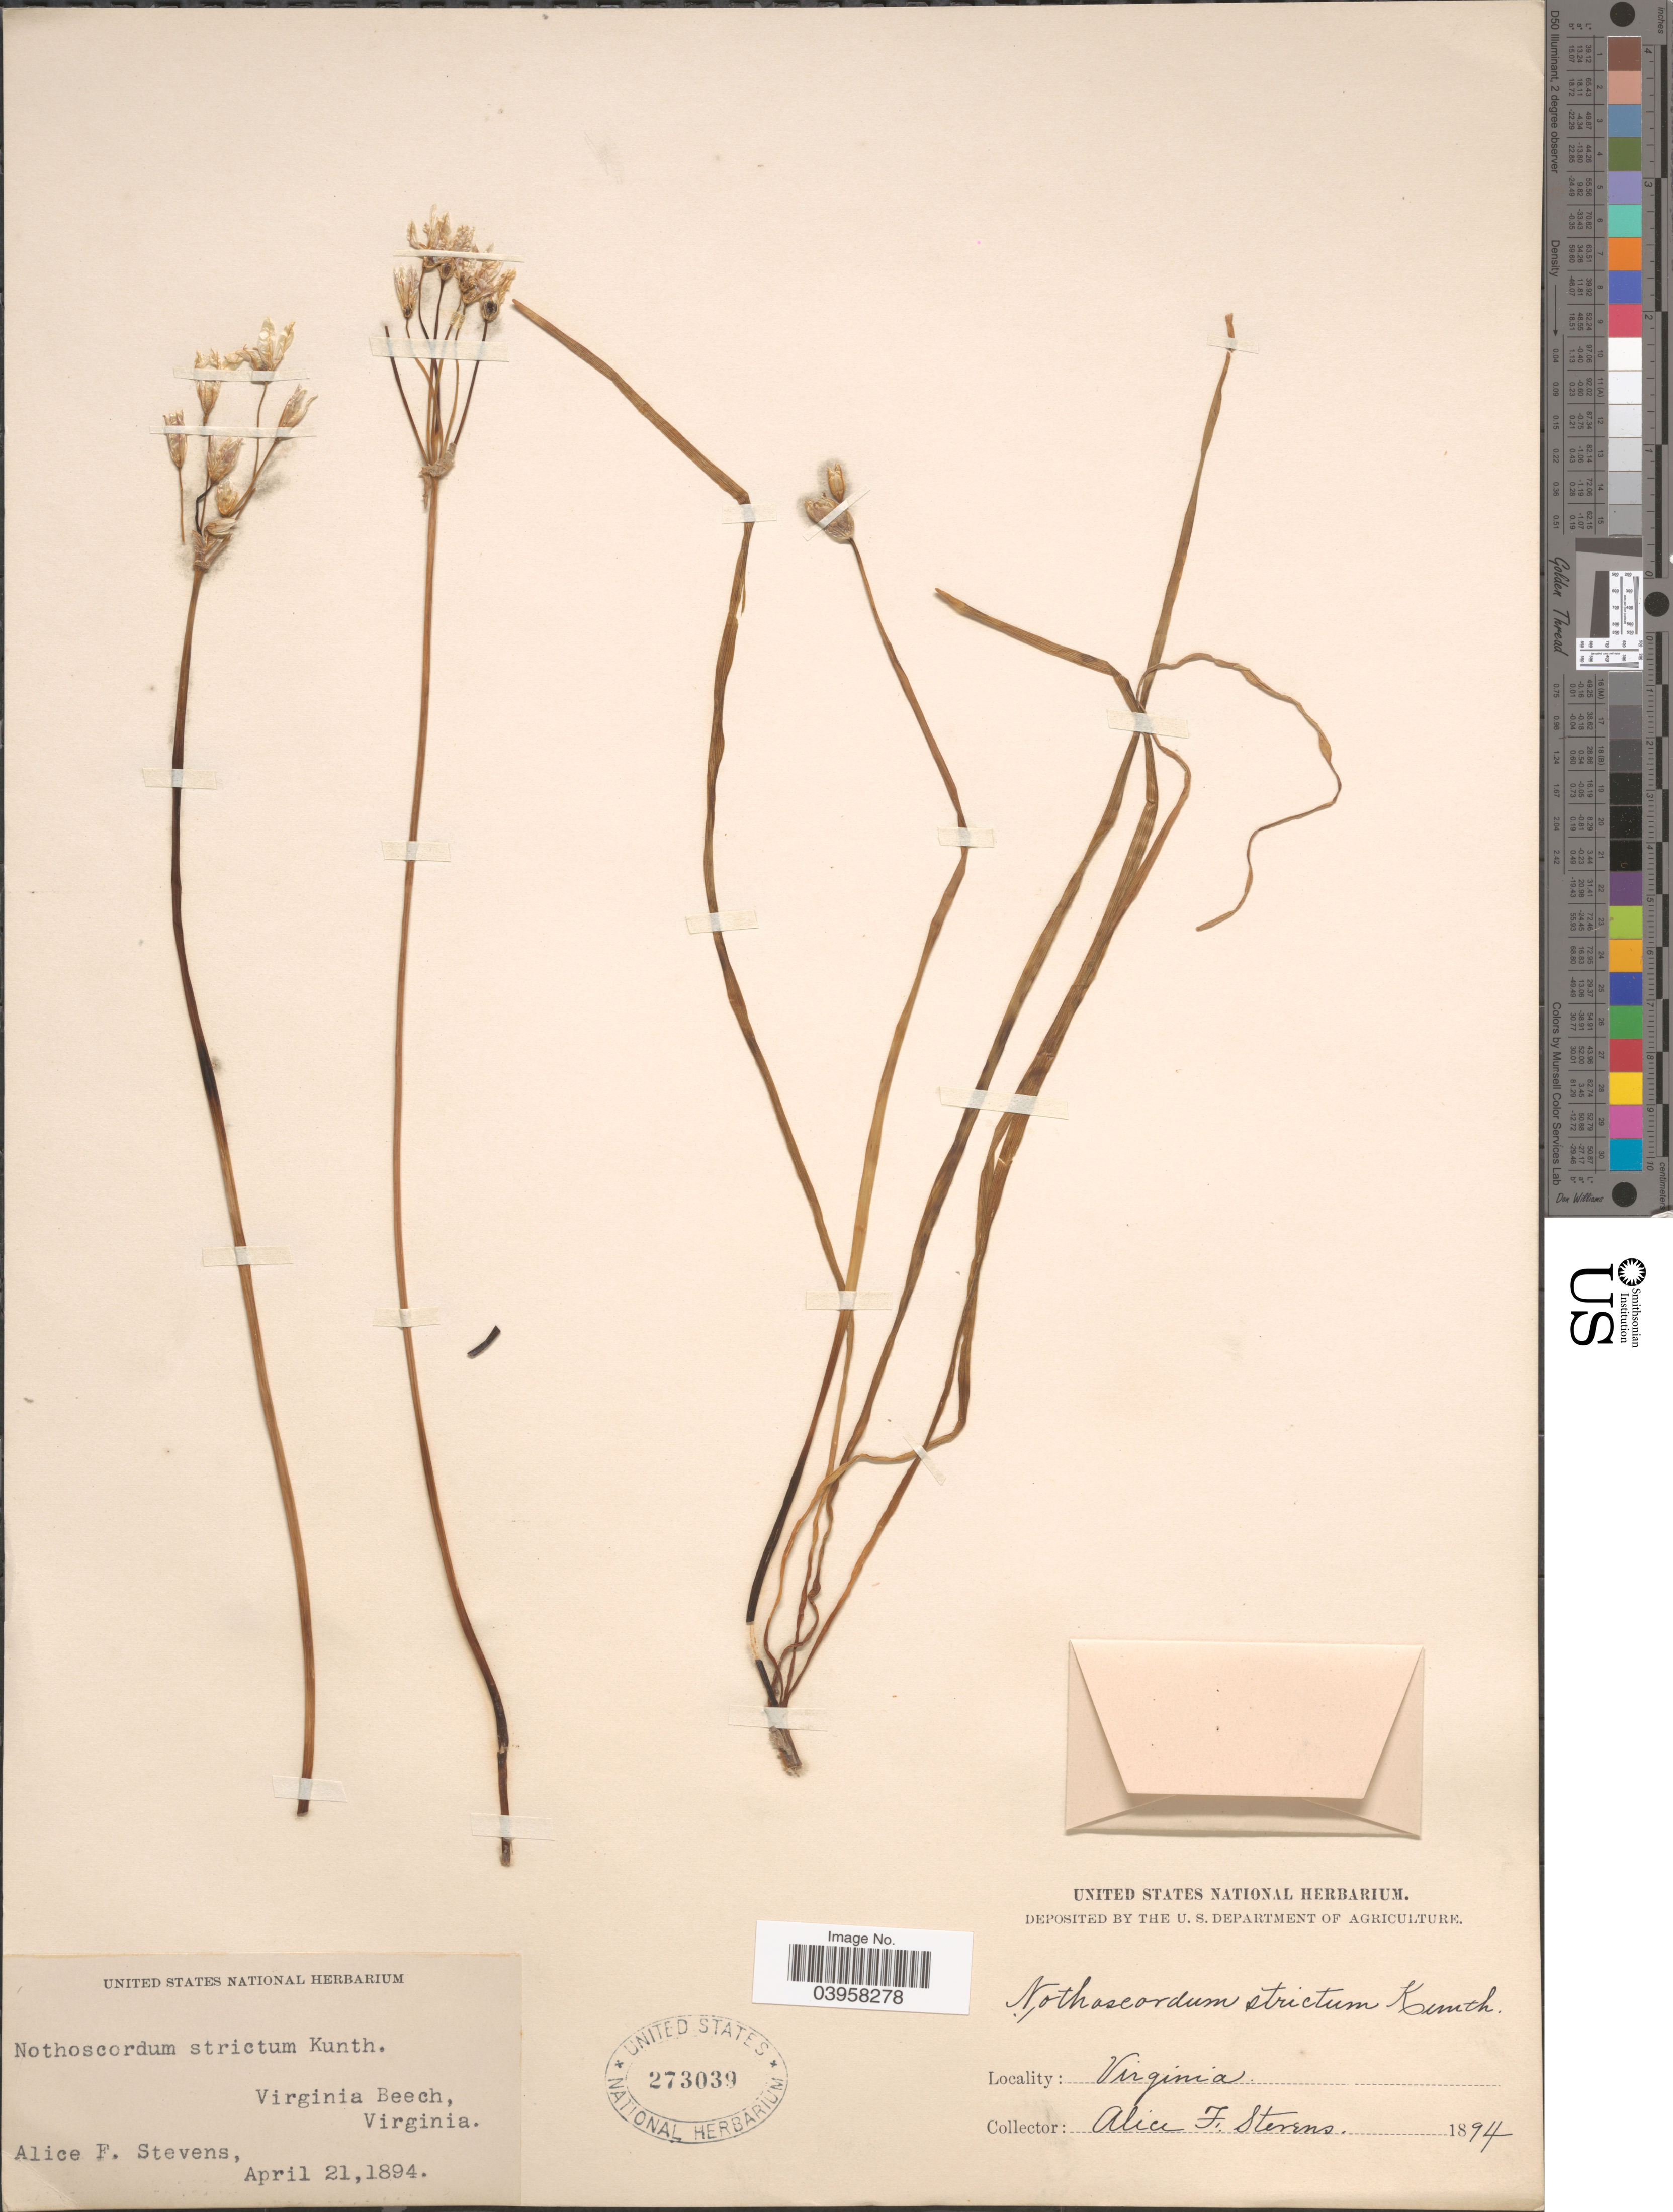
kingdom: Plantae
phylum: Tracheophyta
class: Liliopsida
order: Asparagales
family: Amaryllidaceae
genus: Nothoscordum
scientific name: Nothoscordum bivalve var. bivalve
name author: (L.) Britton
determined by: Strong, Mark T., (BOT), Smithsonian Institution - National Museum of Natural History (UNITED STATES)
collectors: A. Stevens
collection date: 1894-04-21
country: United States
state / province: Virginia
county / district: City of Virginia Beach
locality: Virginia Beech.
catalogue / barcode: US 273039